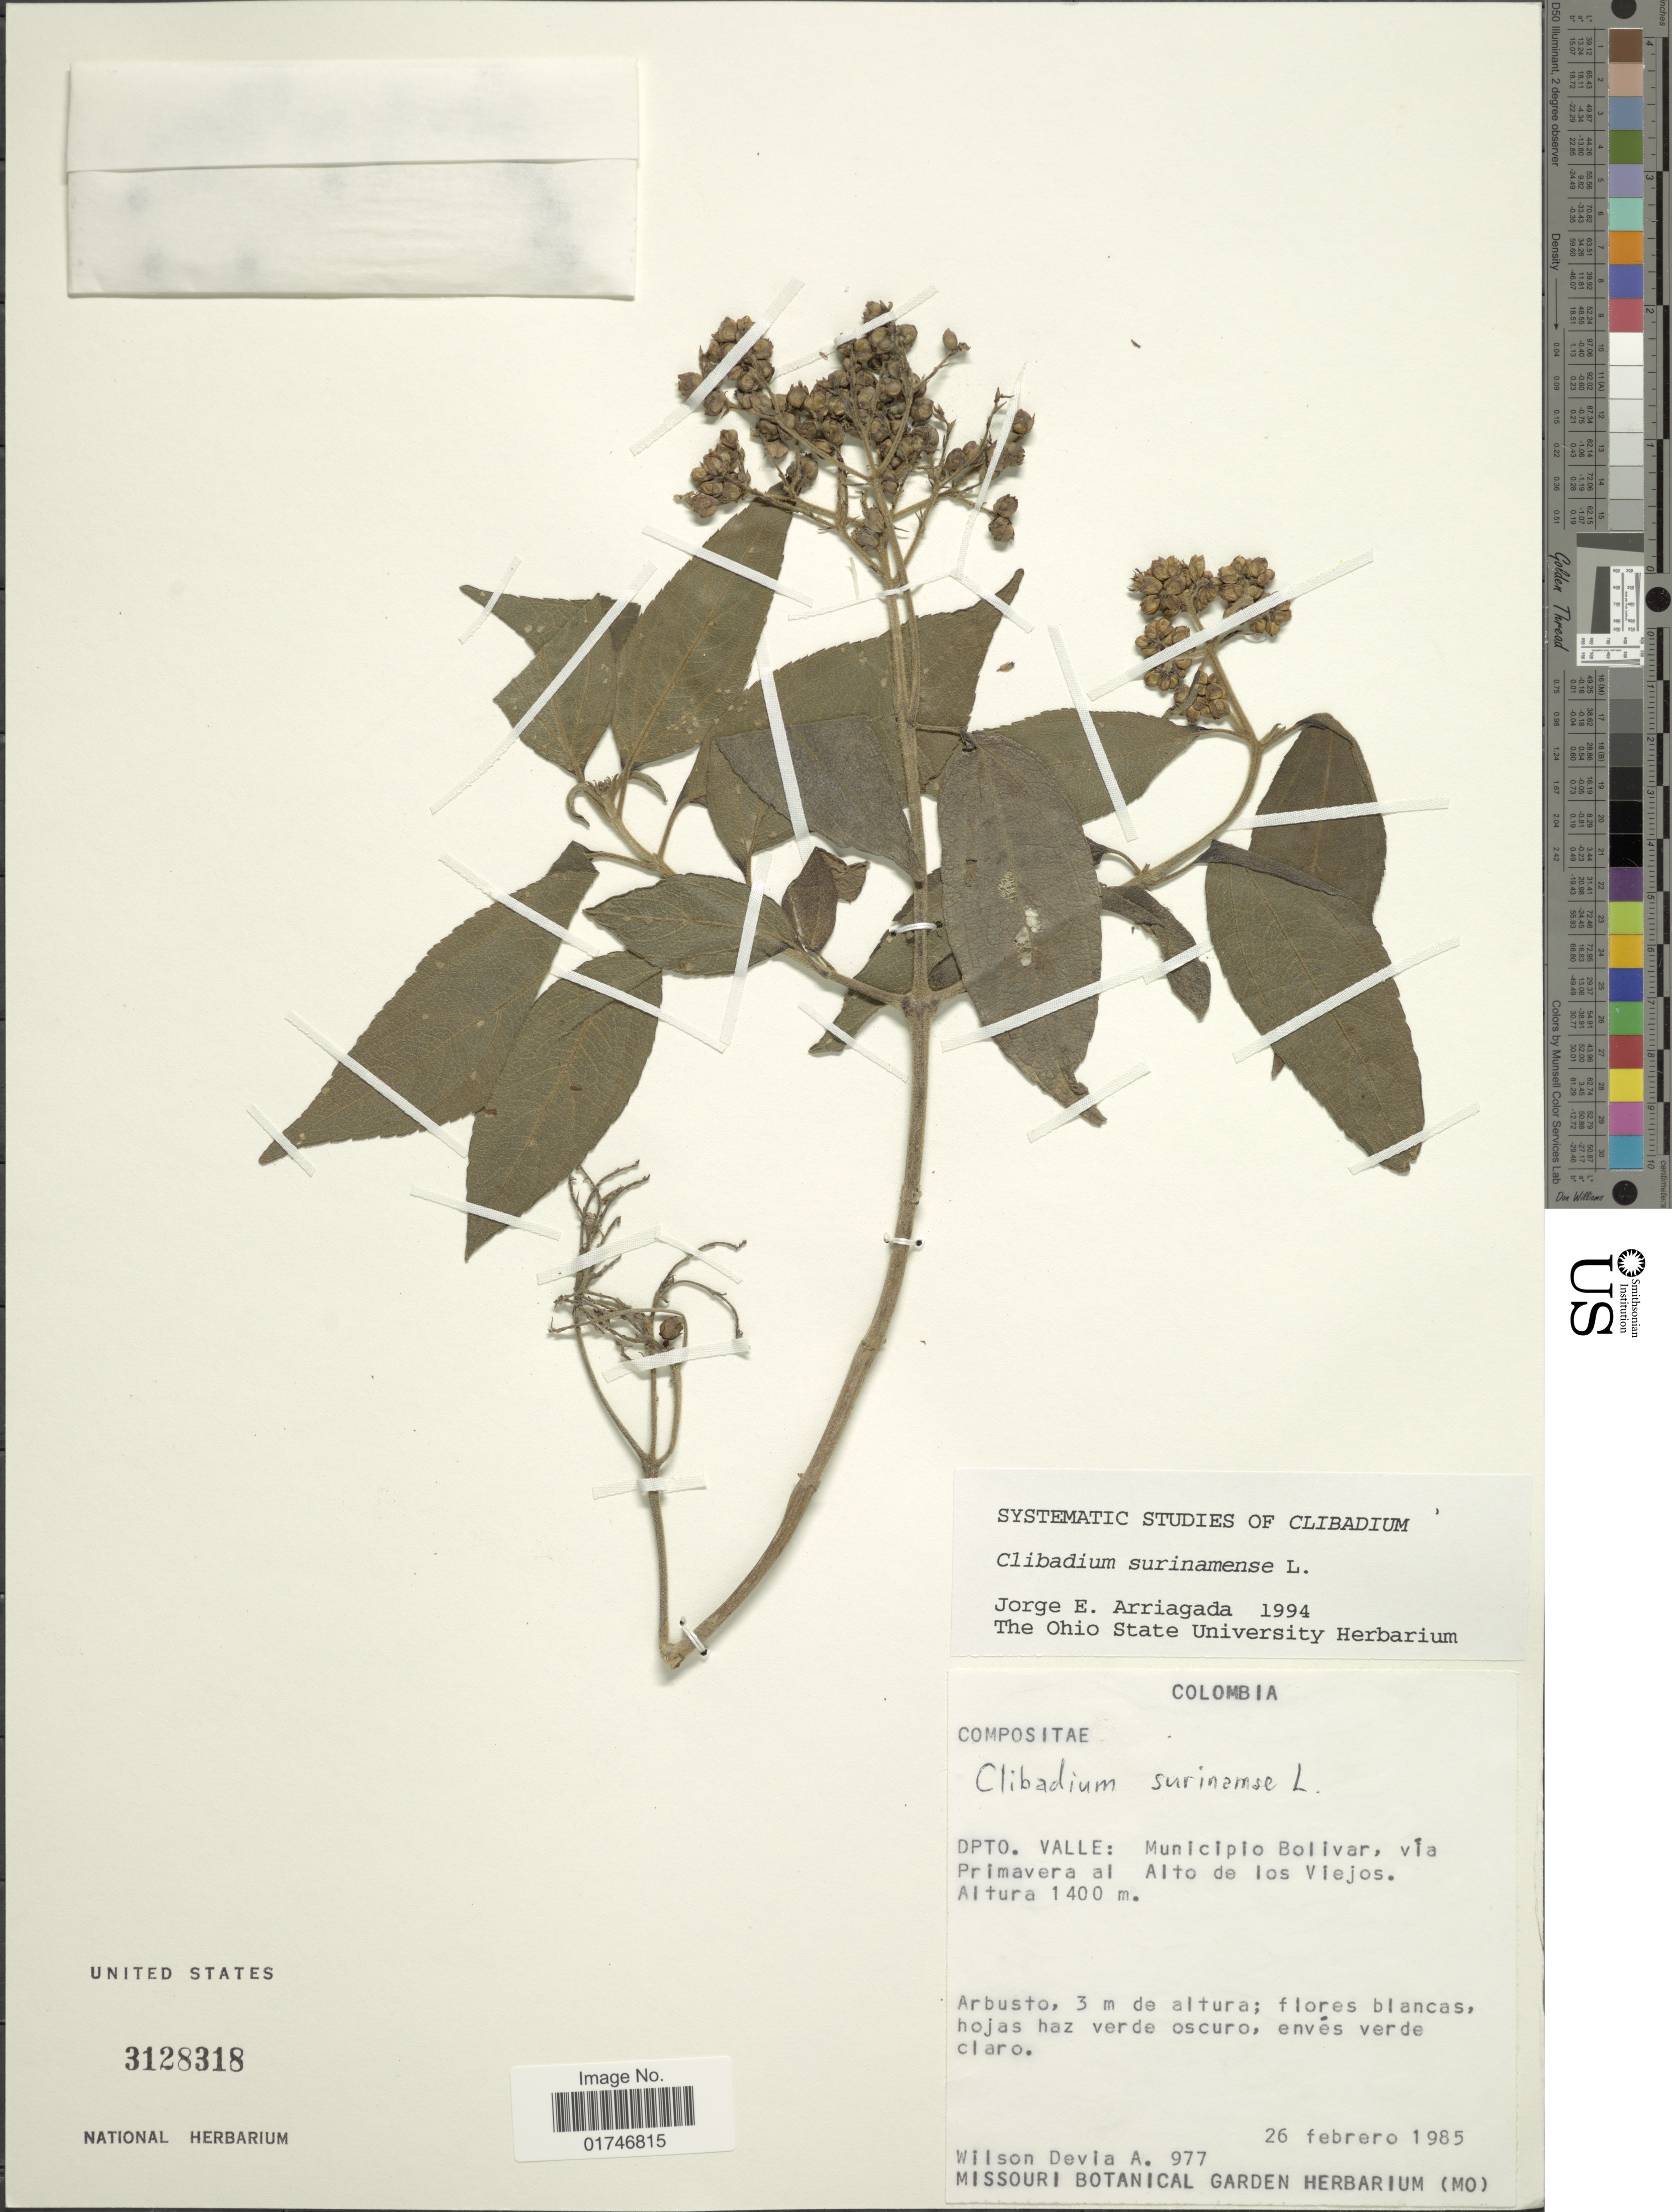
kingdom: Plantae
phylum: Tracheophyta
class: Magnoliopsida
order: Asterales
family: Asteraceae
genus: Clibadium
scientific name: Clibadium surinamense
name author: L.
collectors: W. Devia A.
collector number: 977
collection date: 1985-02-26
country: Colombia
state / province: Valle del Cauca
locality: Dpto. Valle: Municipio Bolivar, via Primavera al Alto de los Viejos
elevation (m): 1400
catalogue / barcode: US 3128318